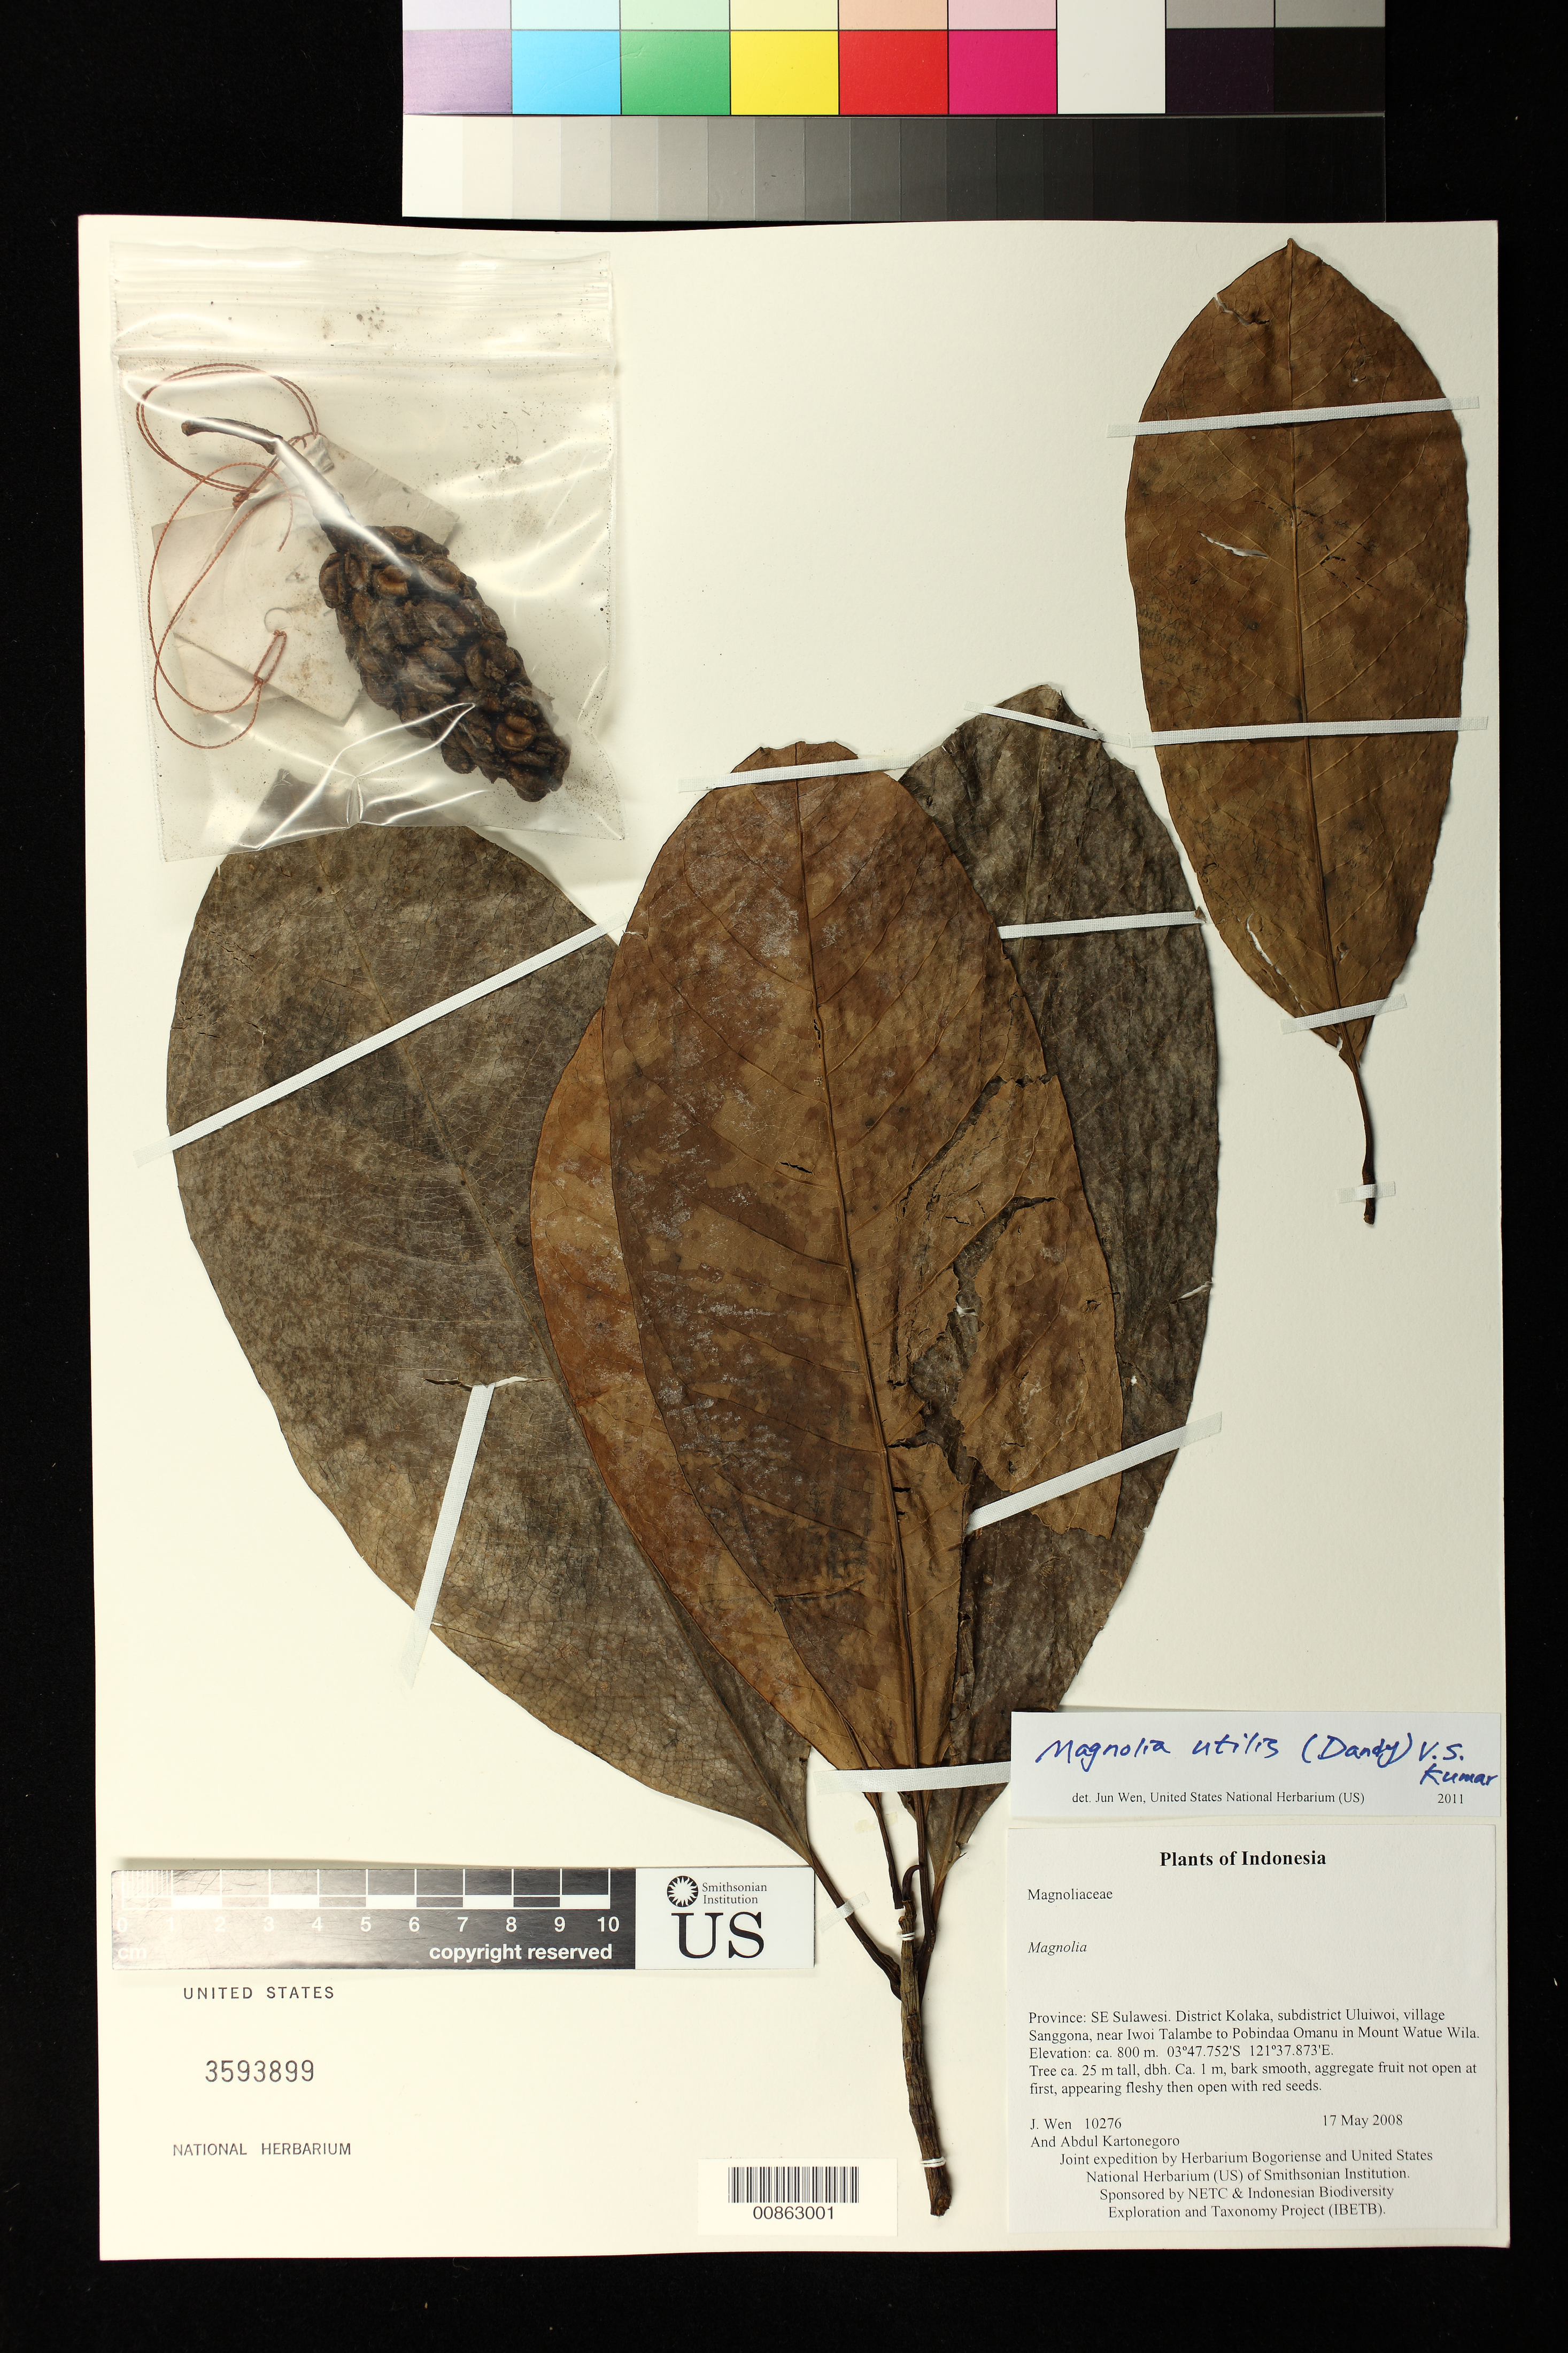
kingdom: Plantae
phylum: Tracheophyta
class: Magnoliopsida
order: Magnoliales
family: Magnoliaceae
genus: Magnolia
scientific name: Magnolia utilis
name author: (Dandy) V.S. Kumar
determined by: Wen, Jun, (BOT), Smithsonian Institution - National Museum of Natural History (UNITED STATES)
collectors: J. Wen & A. Kartonegoro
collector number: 10276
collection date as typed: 17 May 2008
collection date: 2008-05-17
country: Indonesia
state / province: Sulawesi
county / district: Sulawesi Tenggara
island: Sulawesi [Celebes]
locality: District Kolaka, subdistrict Uluiwoi, village Sanggona, near Iwoi Talambe to Pobindaa Omanu in Mount Watue Wila.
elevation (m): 800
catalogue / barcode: US 3593899